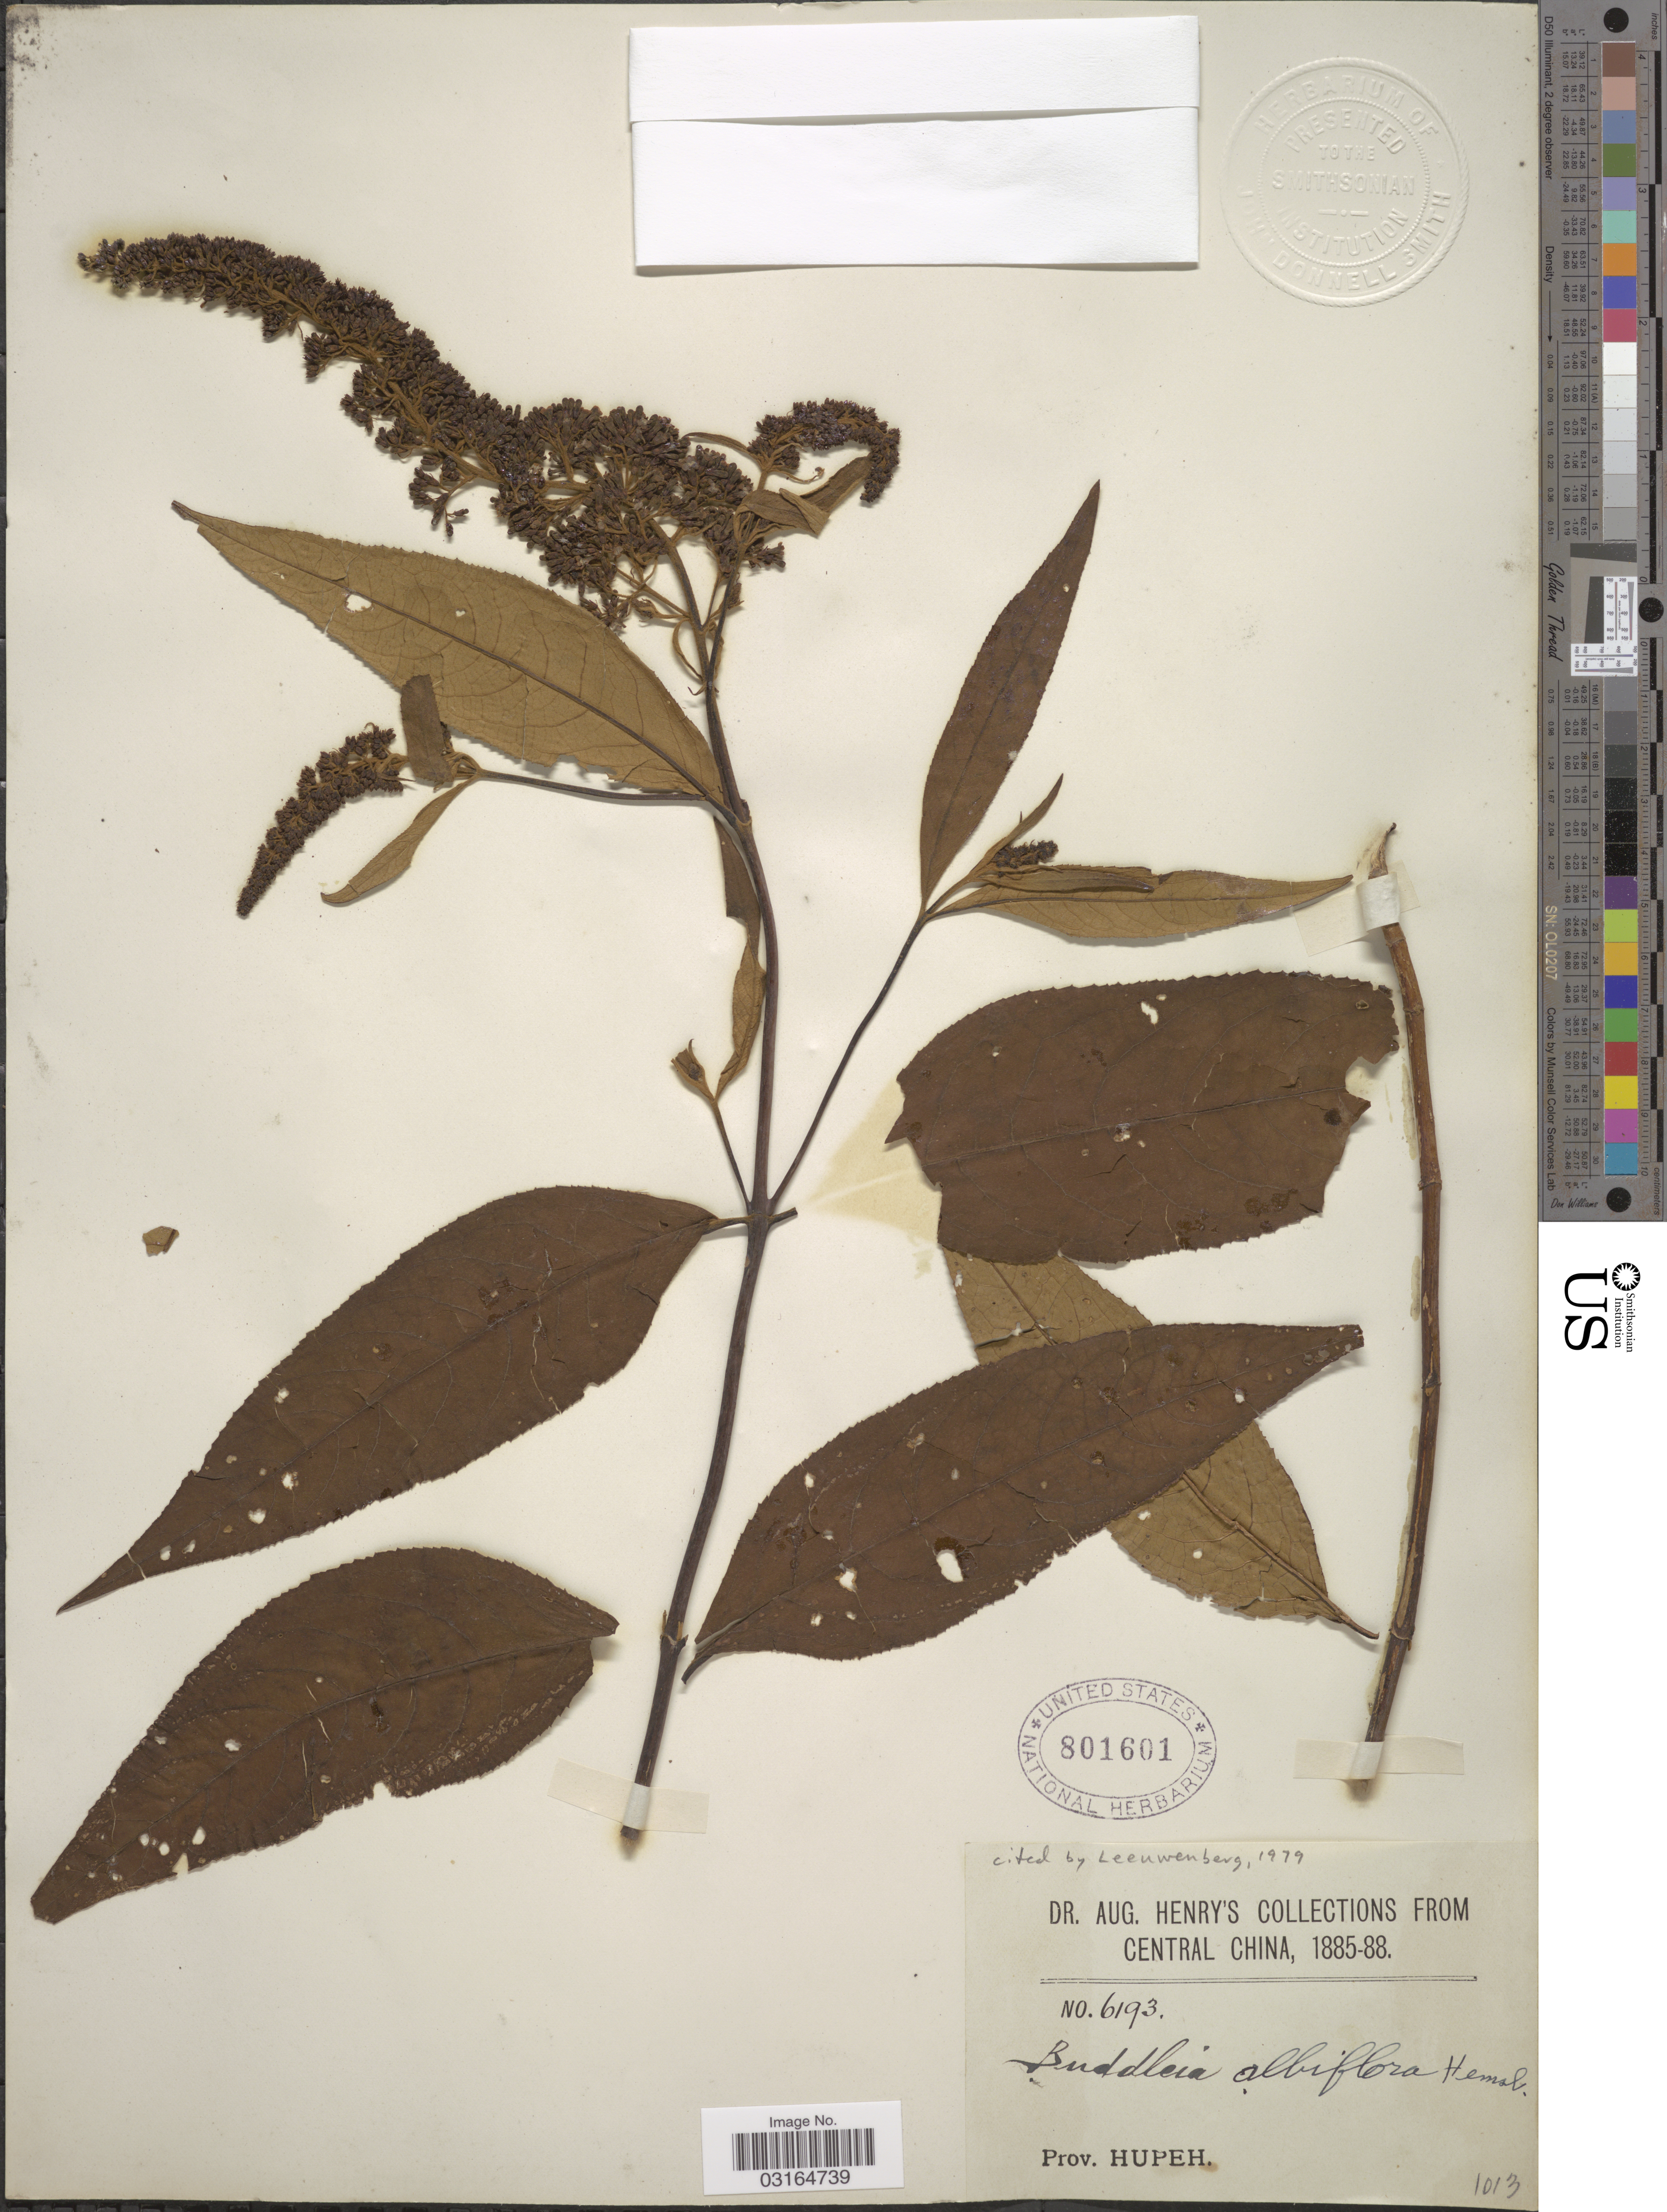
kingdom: Plantae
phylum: Tracheophyta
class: Magnoliopsida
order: Lamiales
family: Scrophulariaceae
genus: Buddleja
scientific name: Buddleja albiflora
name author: Hemsl.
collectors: A. Henry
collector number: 6193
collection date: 1885/1888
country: China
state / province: Hubei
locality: Central China. Prov. Hupeh.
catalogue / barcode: US 801601